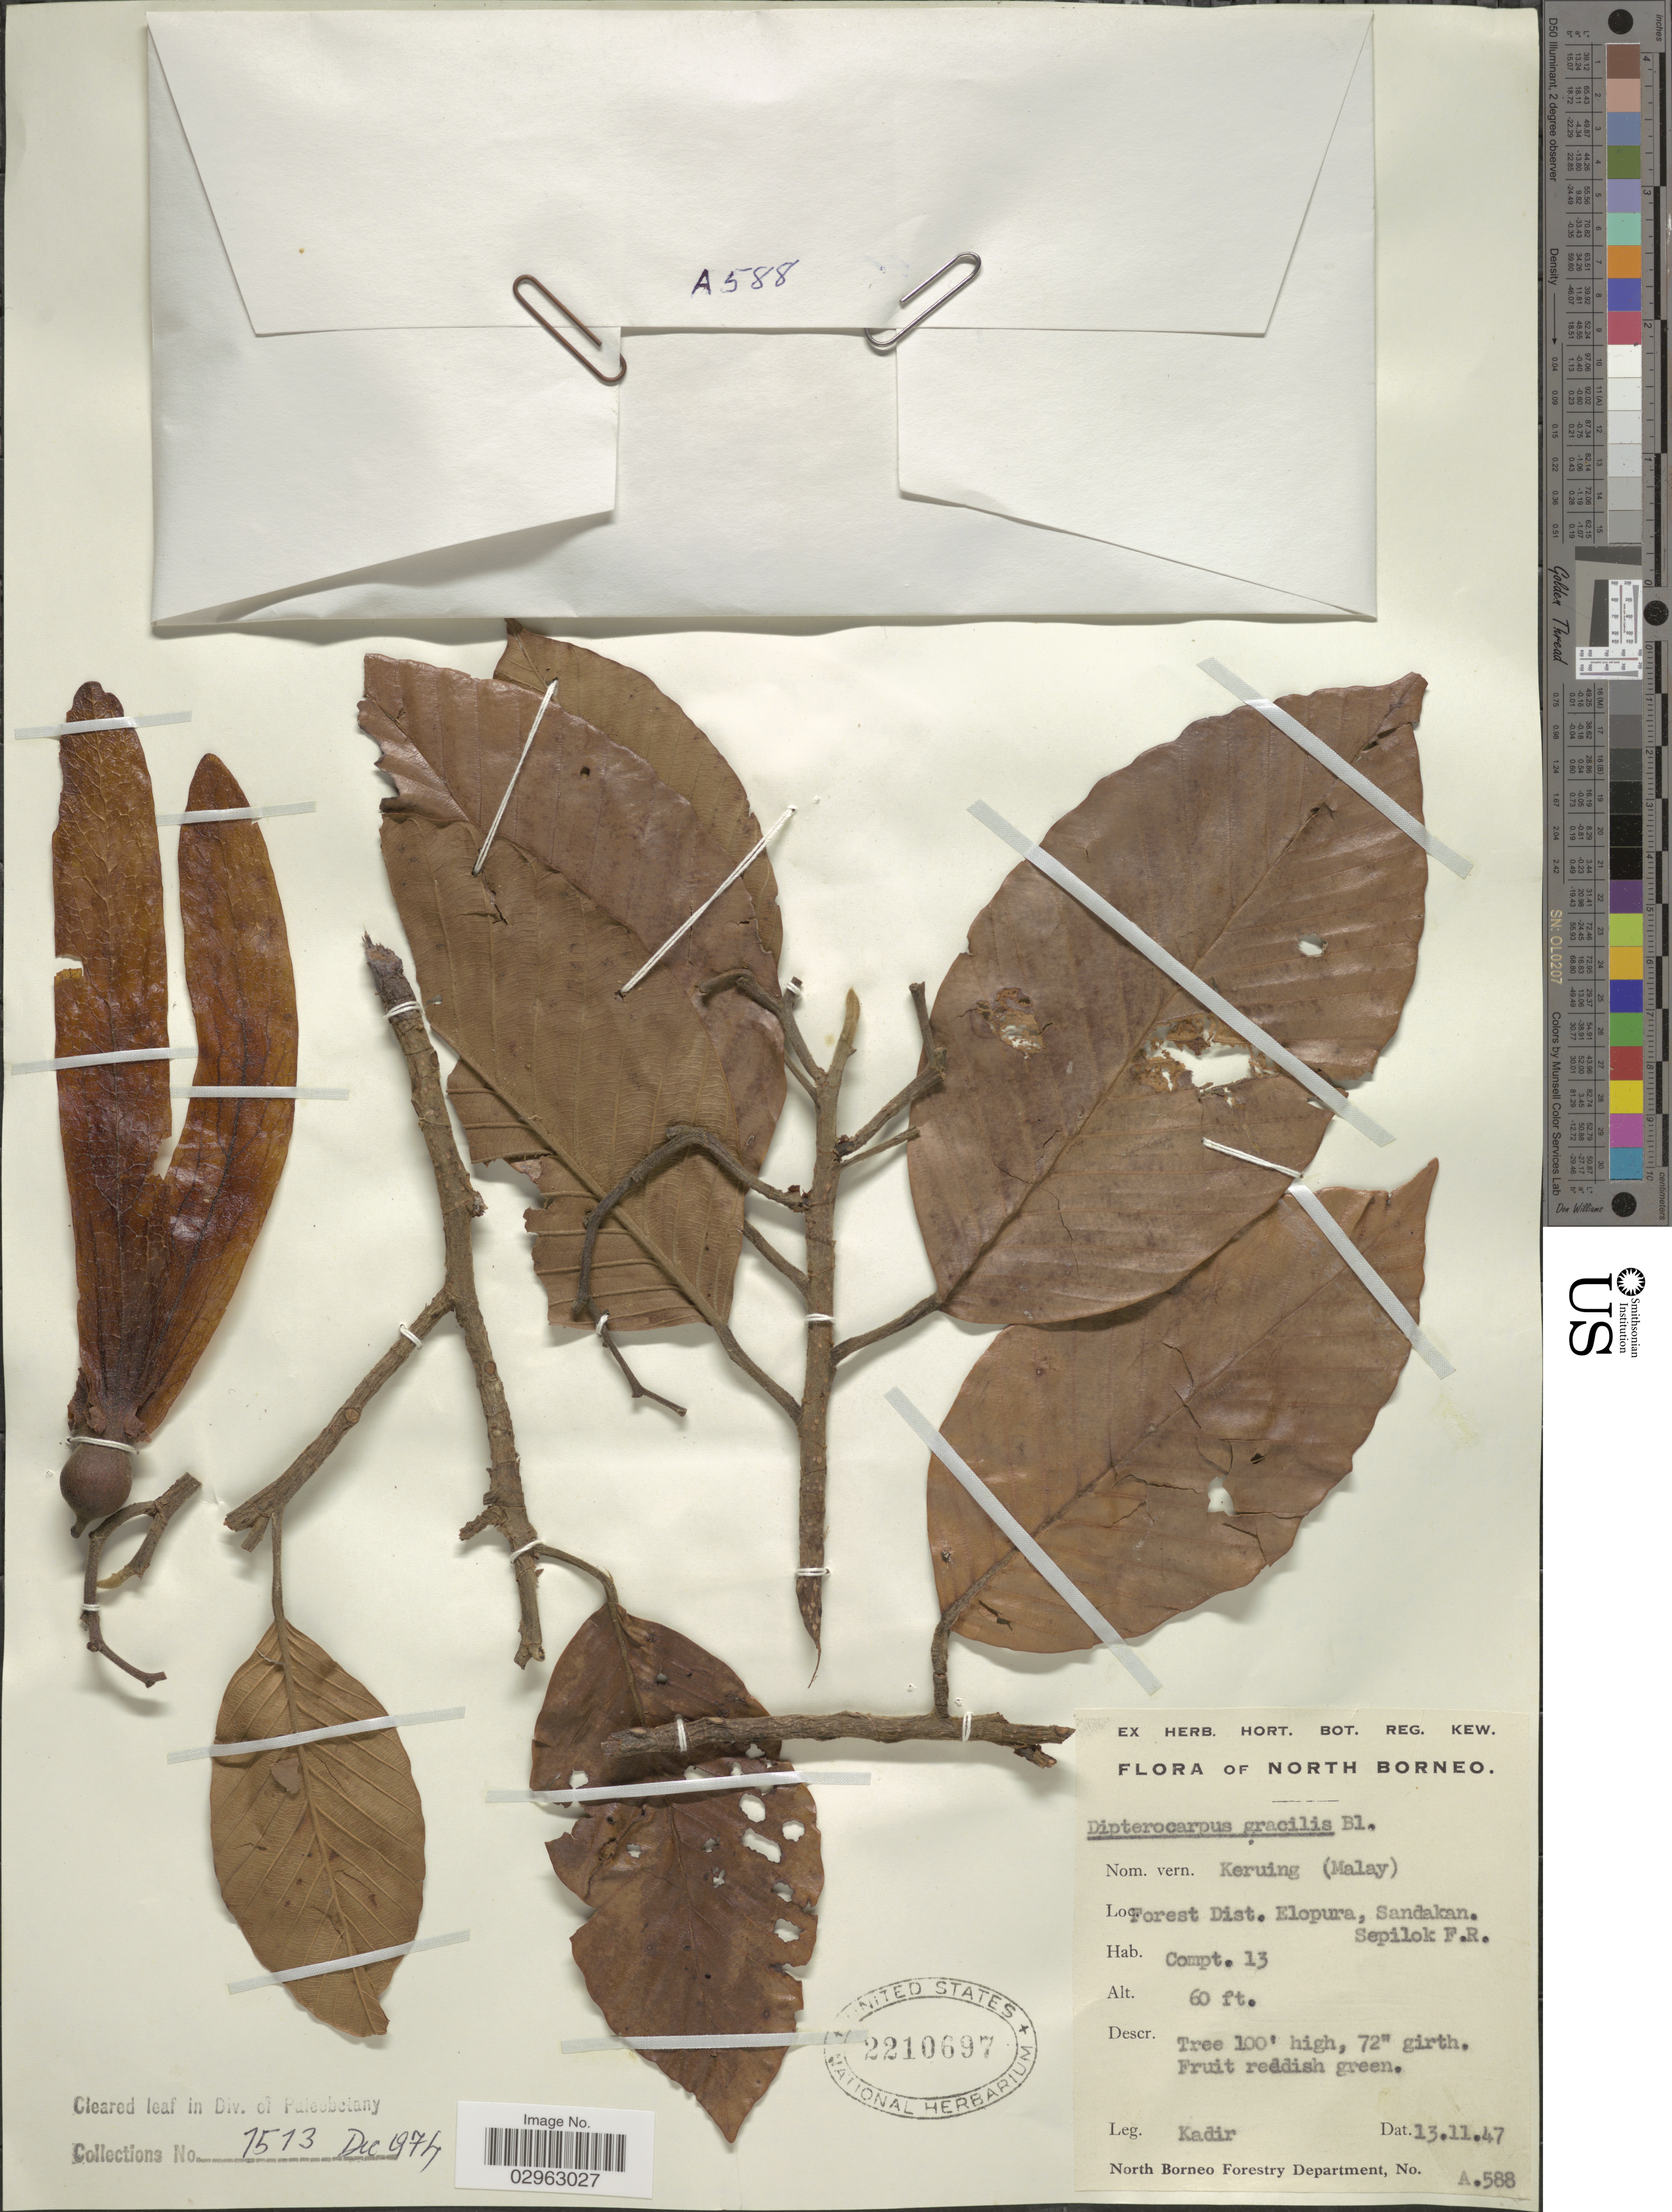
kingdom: Plantae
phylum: Tracheophyta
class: Magnoliopsida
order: Malvales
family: Dipterocarpaceae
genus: Dipterocarpus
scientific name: Dipterocarpus gracilis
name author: Blume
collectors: -. Kadir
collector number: A. 588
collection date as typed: Transcribed d/m/y: 13/11/47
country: Malaysia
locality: North Borneo. Forest Dist. Elopura, Sandakan. Sepilok F.R.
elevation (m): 18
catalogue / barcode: US 2210697